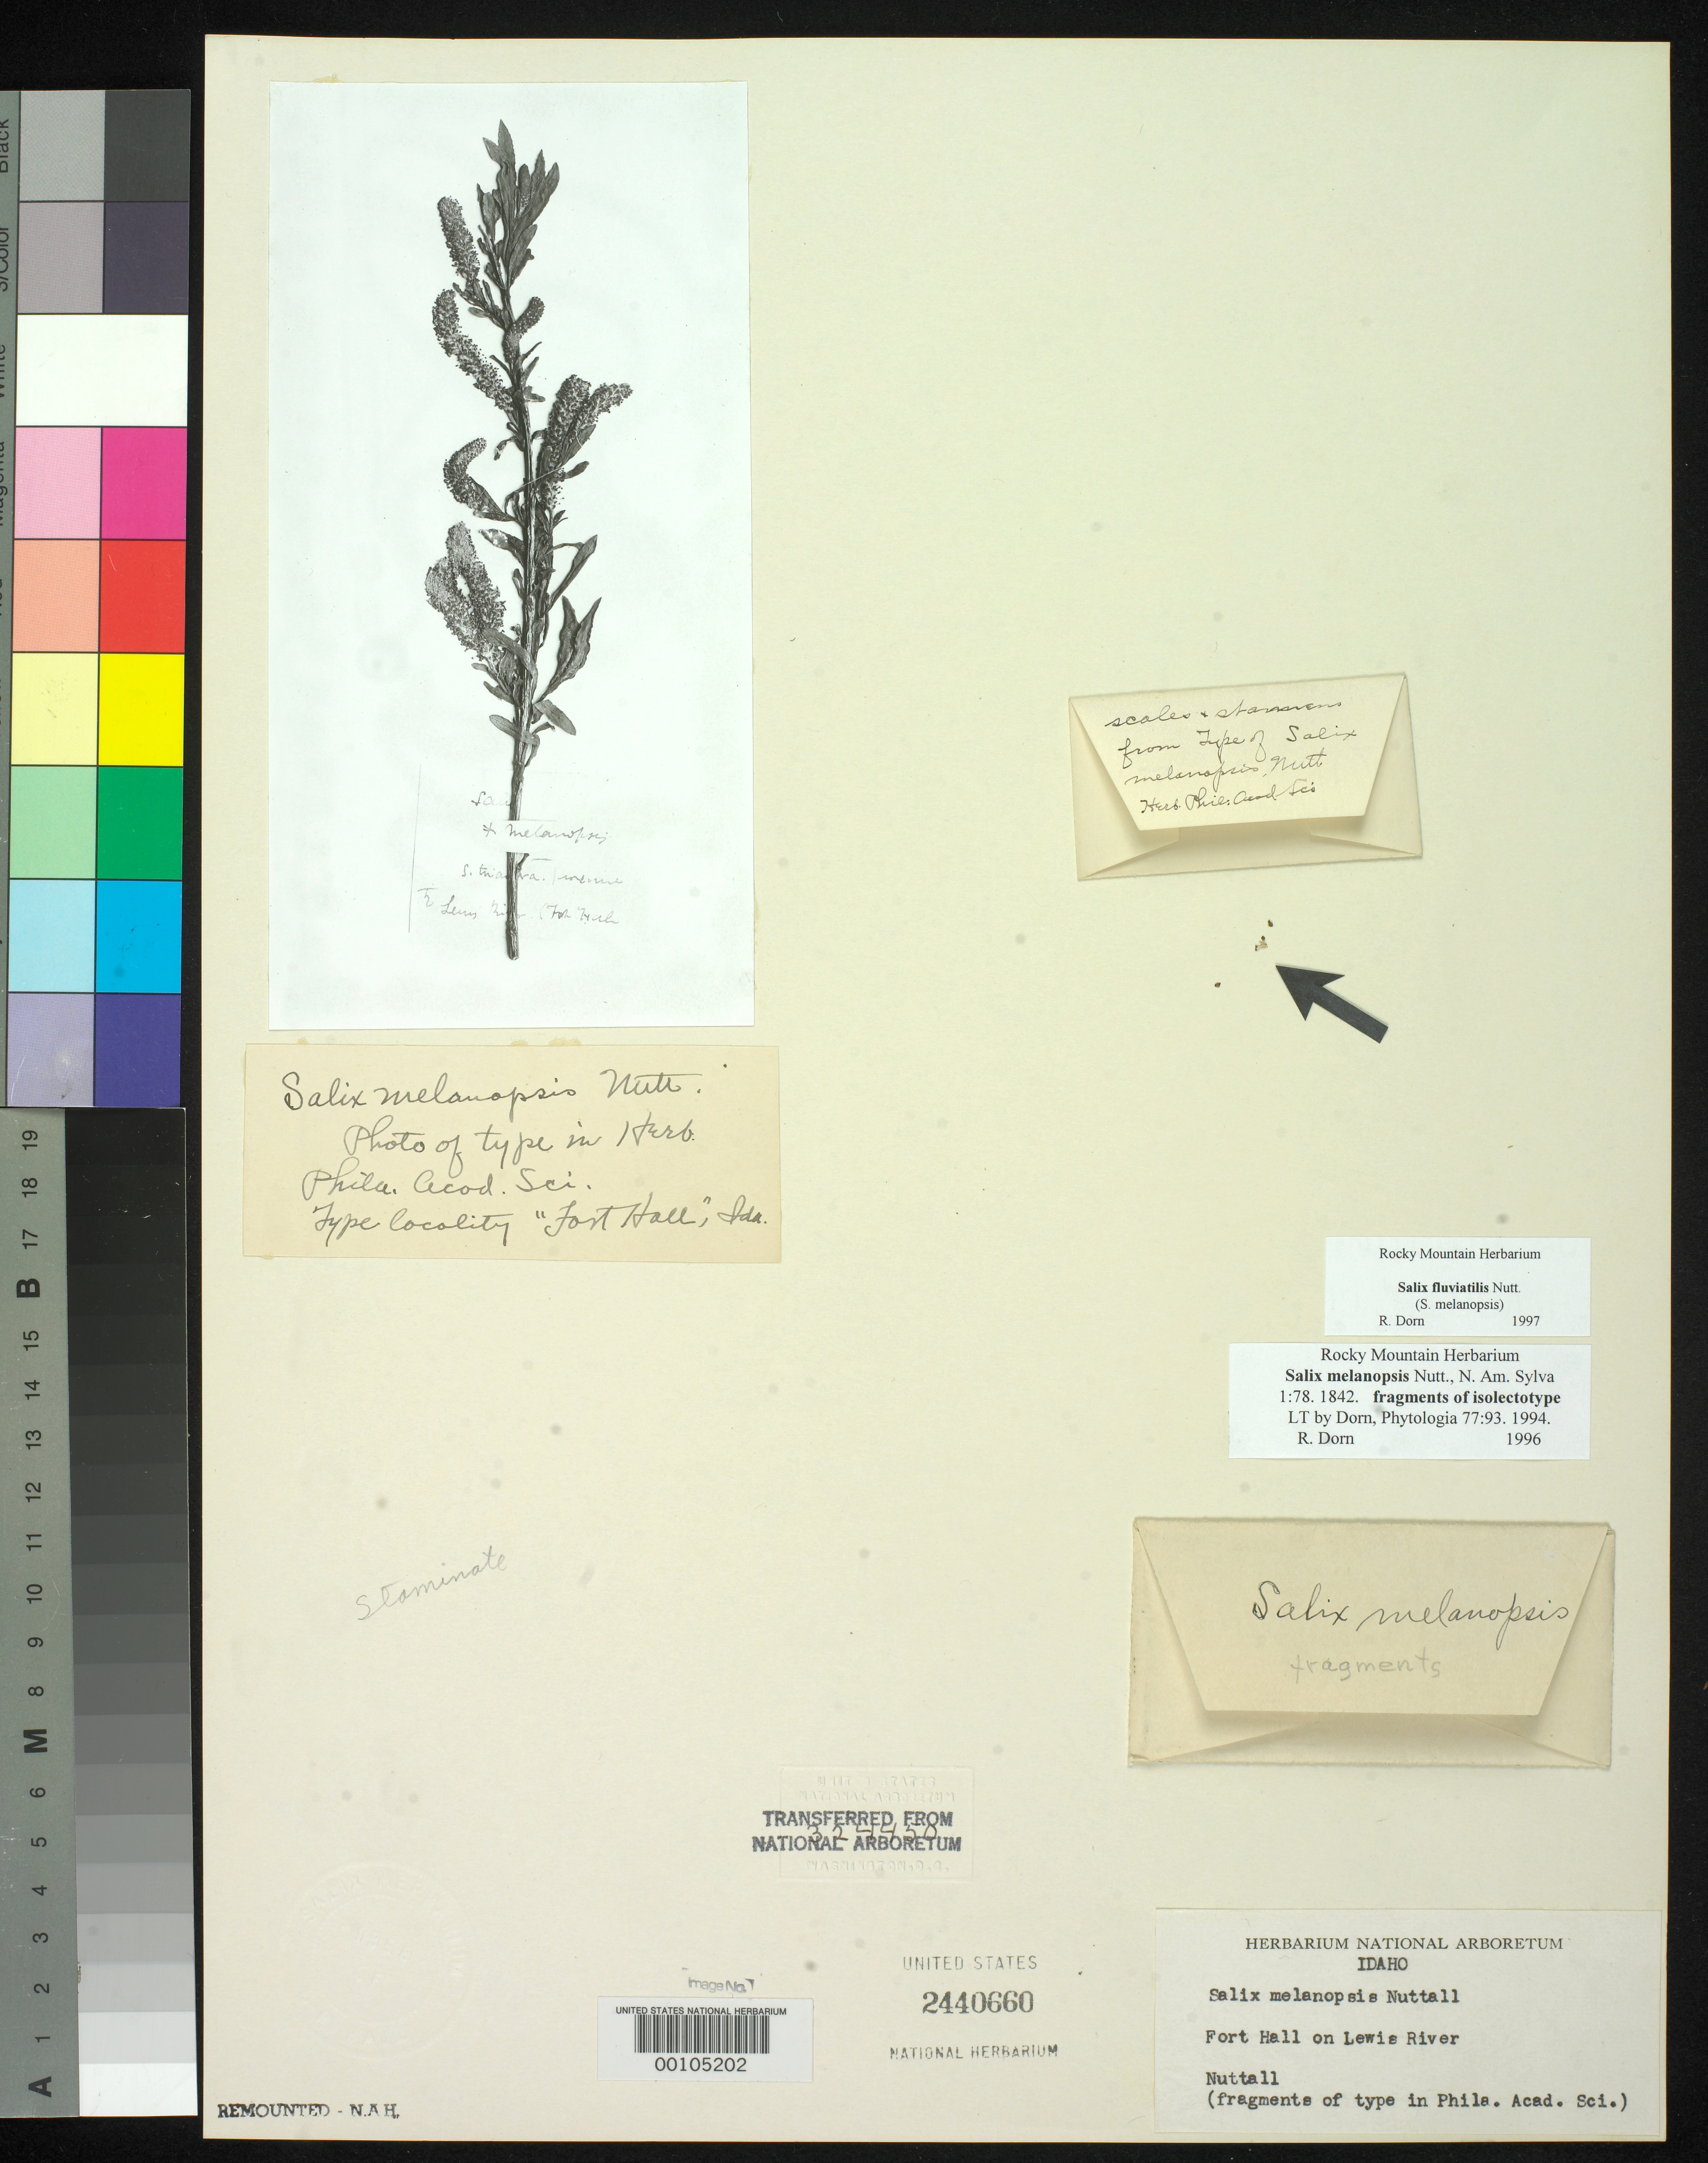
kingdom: Plantae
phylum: Tracheophyta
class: Magnoliopsida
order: Malpighiales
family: Salicaceae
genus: Salix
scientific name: Salix melanopsis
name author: Nutt.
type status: Isolectotype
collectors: T. Nuttall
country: United States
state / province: Idaho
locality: Fort Hall on Lewis River.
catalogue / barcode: US 2440660